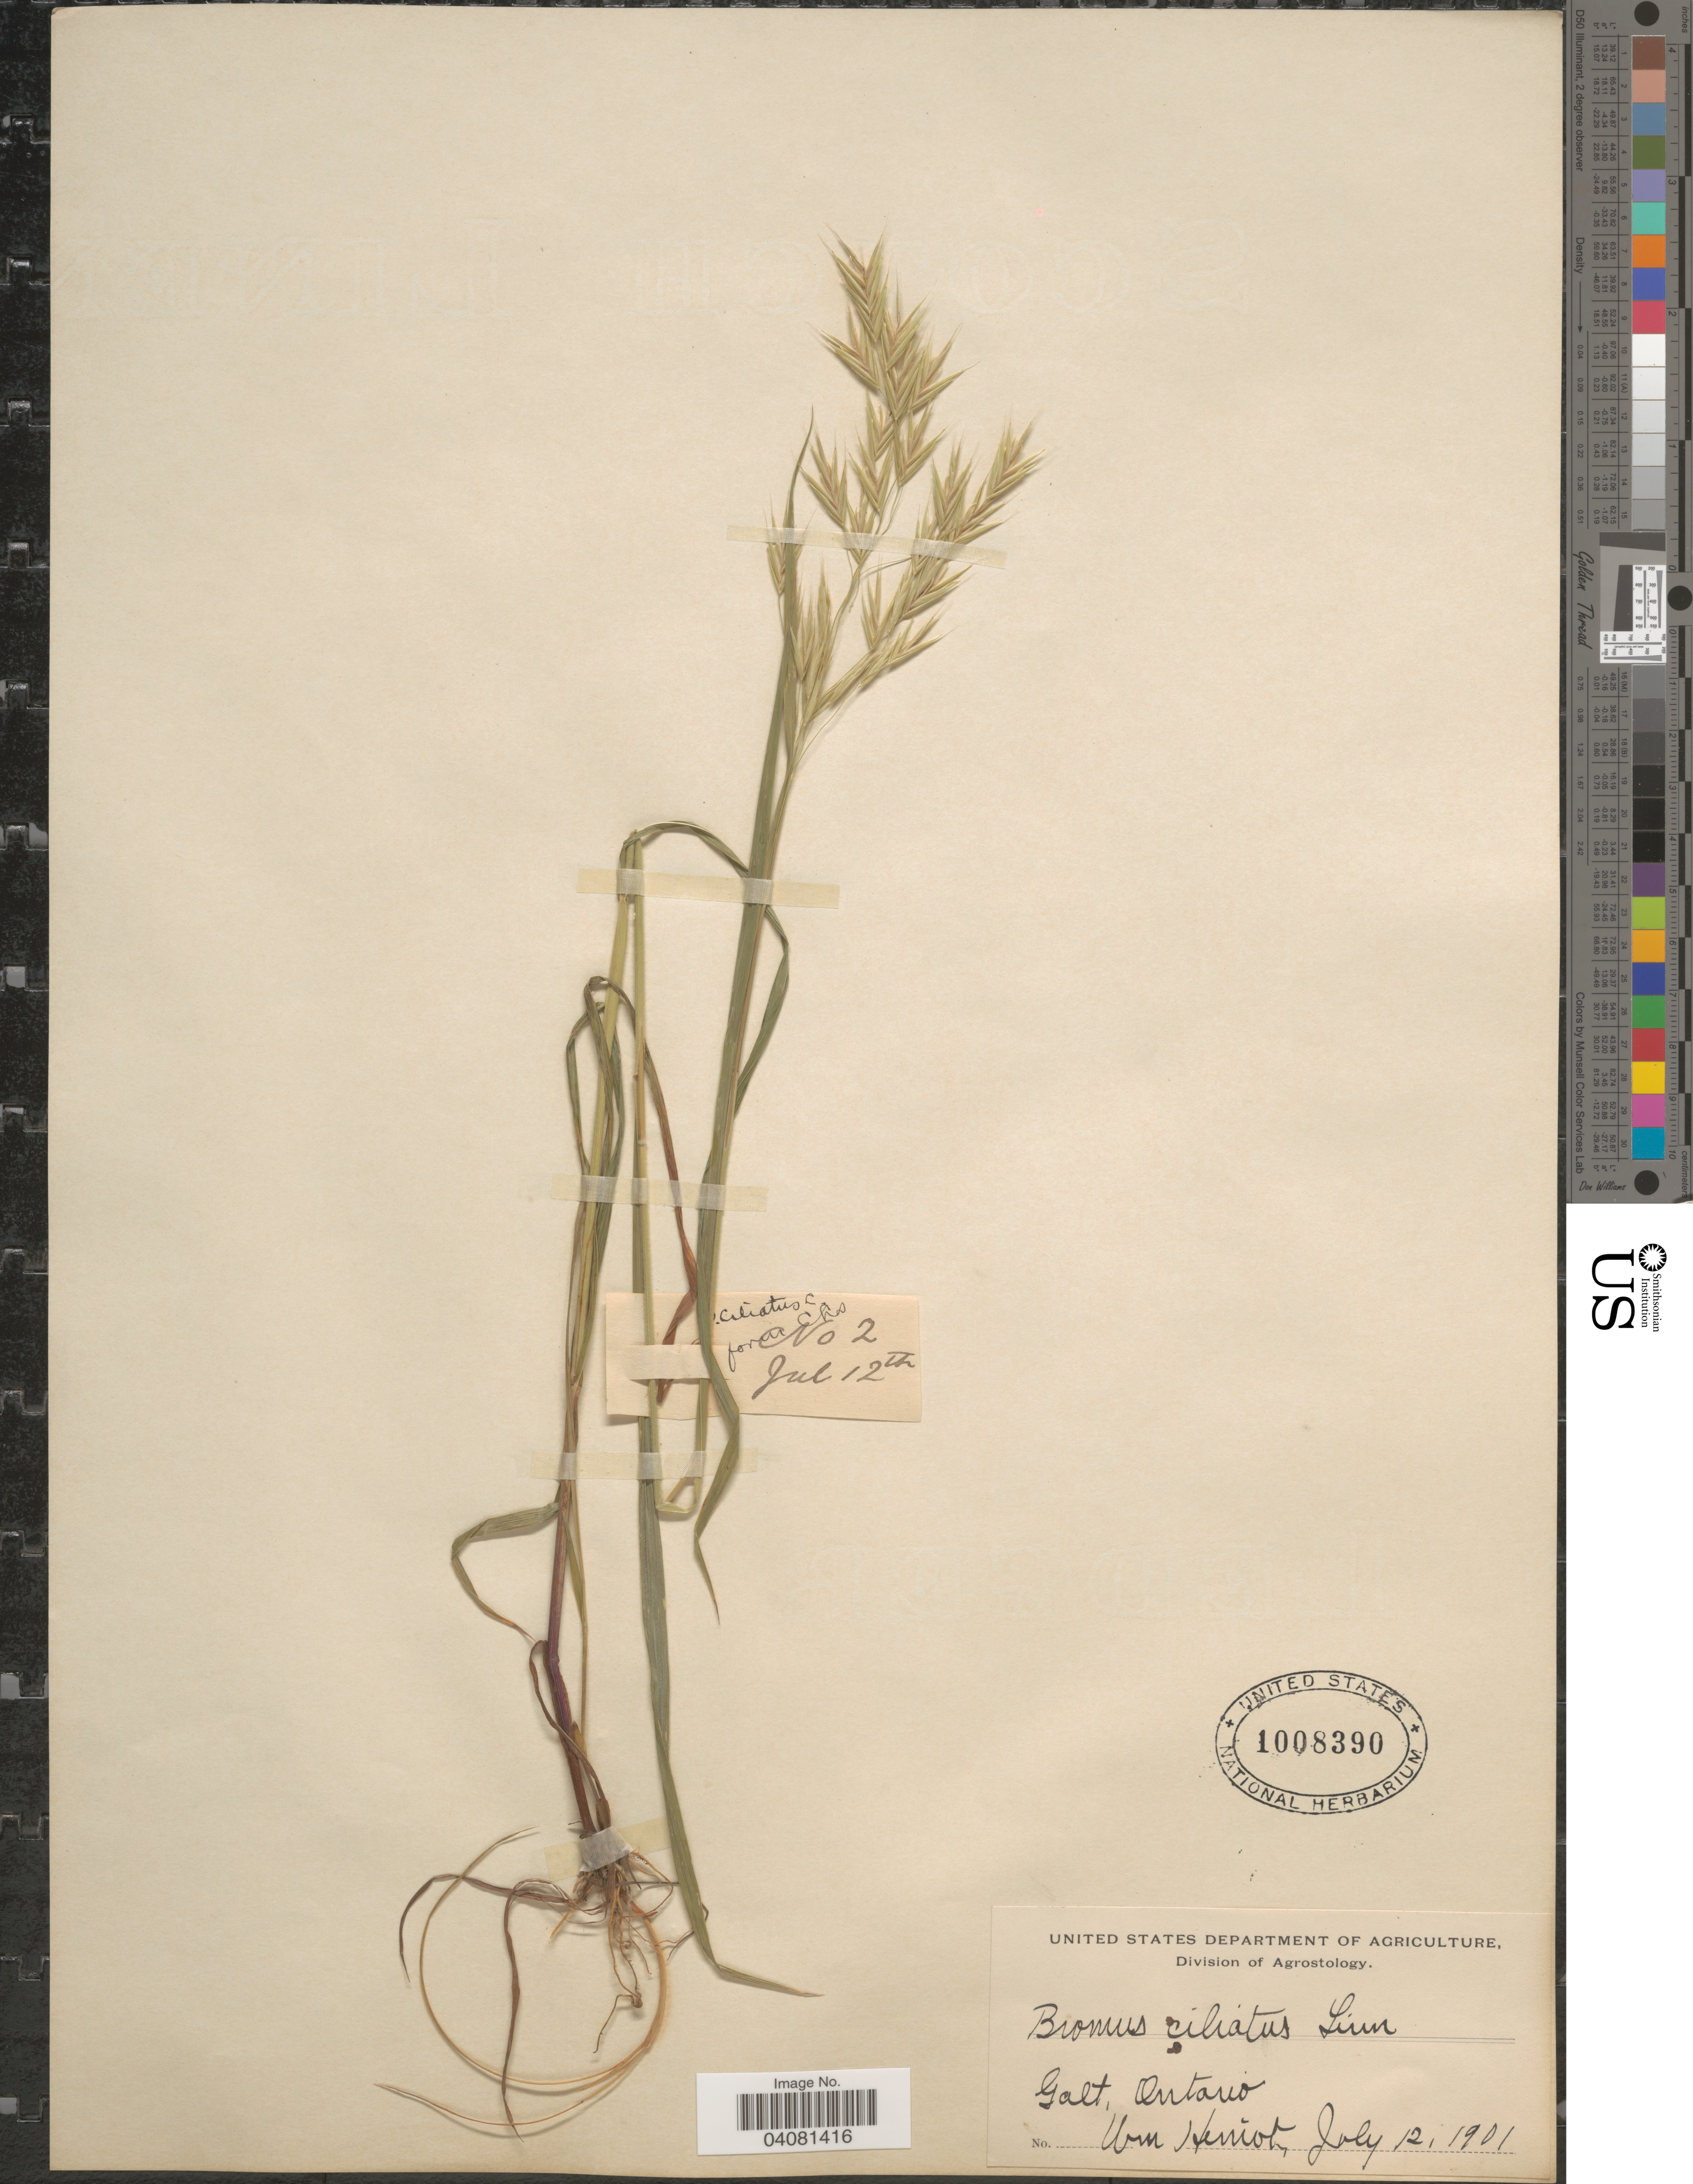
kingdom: Plantae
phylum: Tracheophyta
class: Liliopsida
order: Poales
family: Poaceae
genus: Bromus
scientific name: Bromus ciliatus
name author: L.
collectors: W. Herriot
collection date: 1901-07-12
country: Canada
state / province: Ontario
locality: Galt.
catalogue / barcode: US 1008390